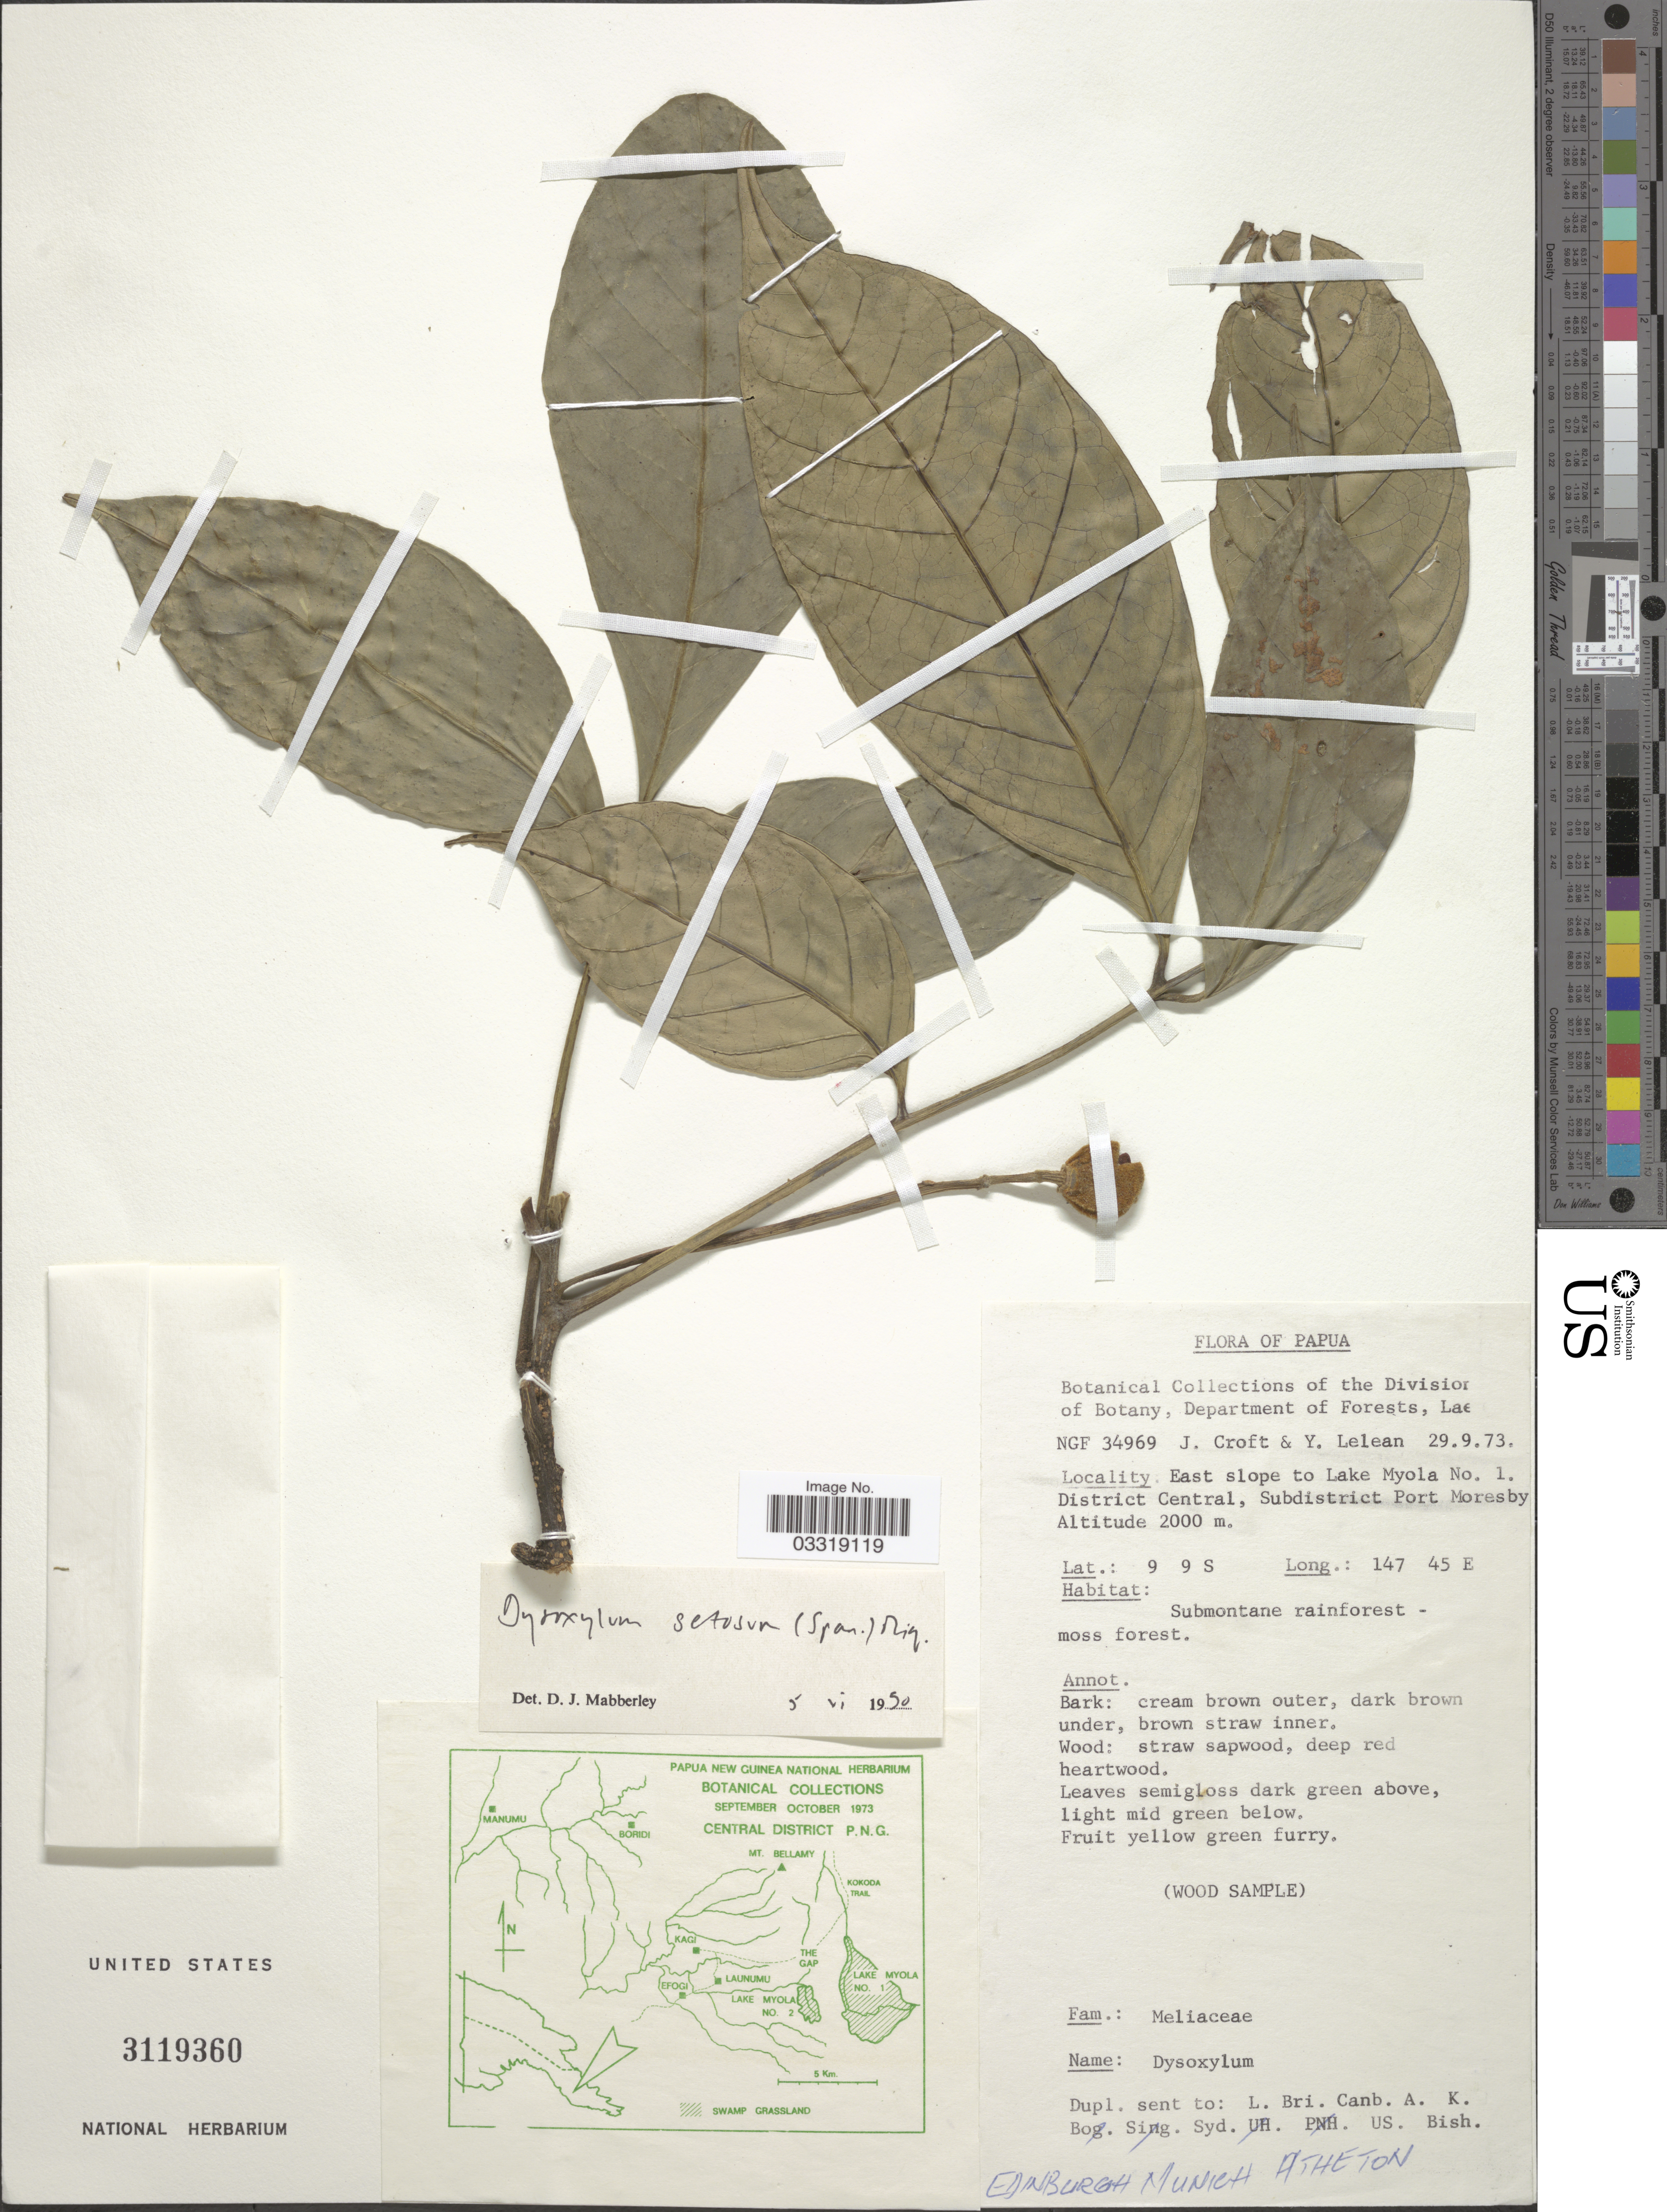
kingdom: Plantae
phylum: Tracheophyta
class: Magnoliopsida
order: Sapindales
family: Meliaceae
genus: Didymocheton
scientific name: Didymocheton setosus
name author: (Span.) Mabb. & Holzmeyer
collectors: J. Croft & Y. Lelean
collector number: NGF 34969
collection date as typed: Transcribed d/m/y: 29/9/73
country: Papua New Guinea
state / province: Central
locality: Papua. East slope to Lake Myola No. 1. District Central, Subdistrict Port Moresby.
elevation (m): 2000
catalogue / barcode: US 3119360